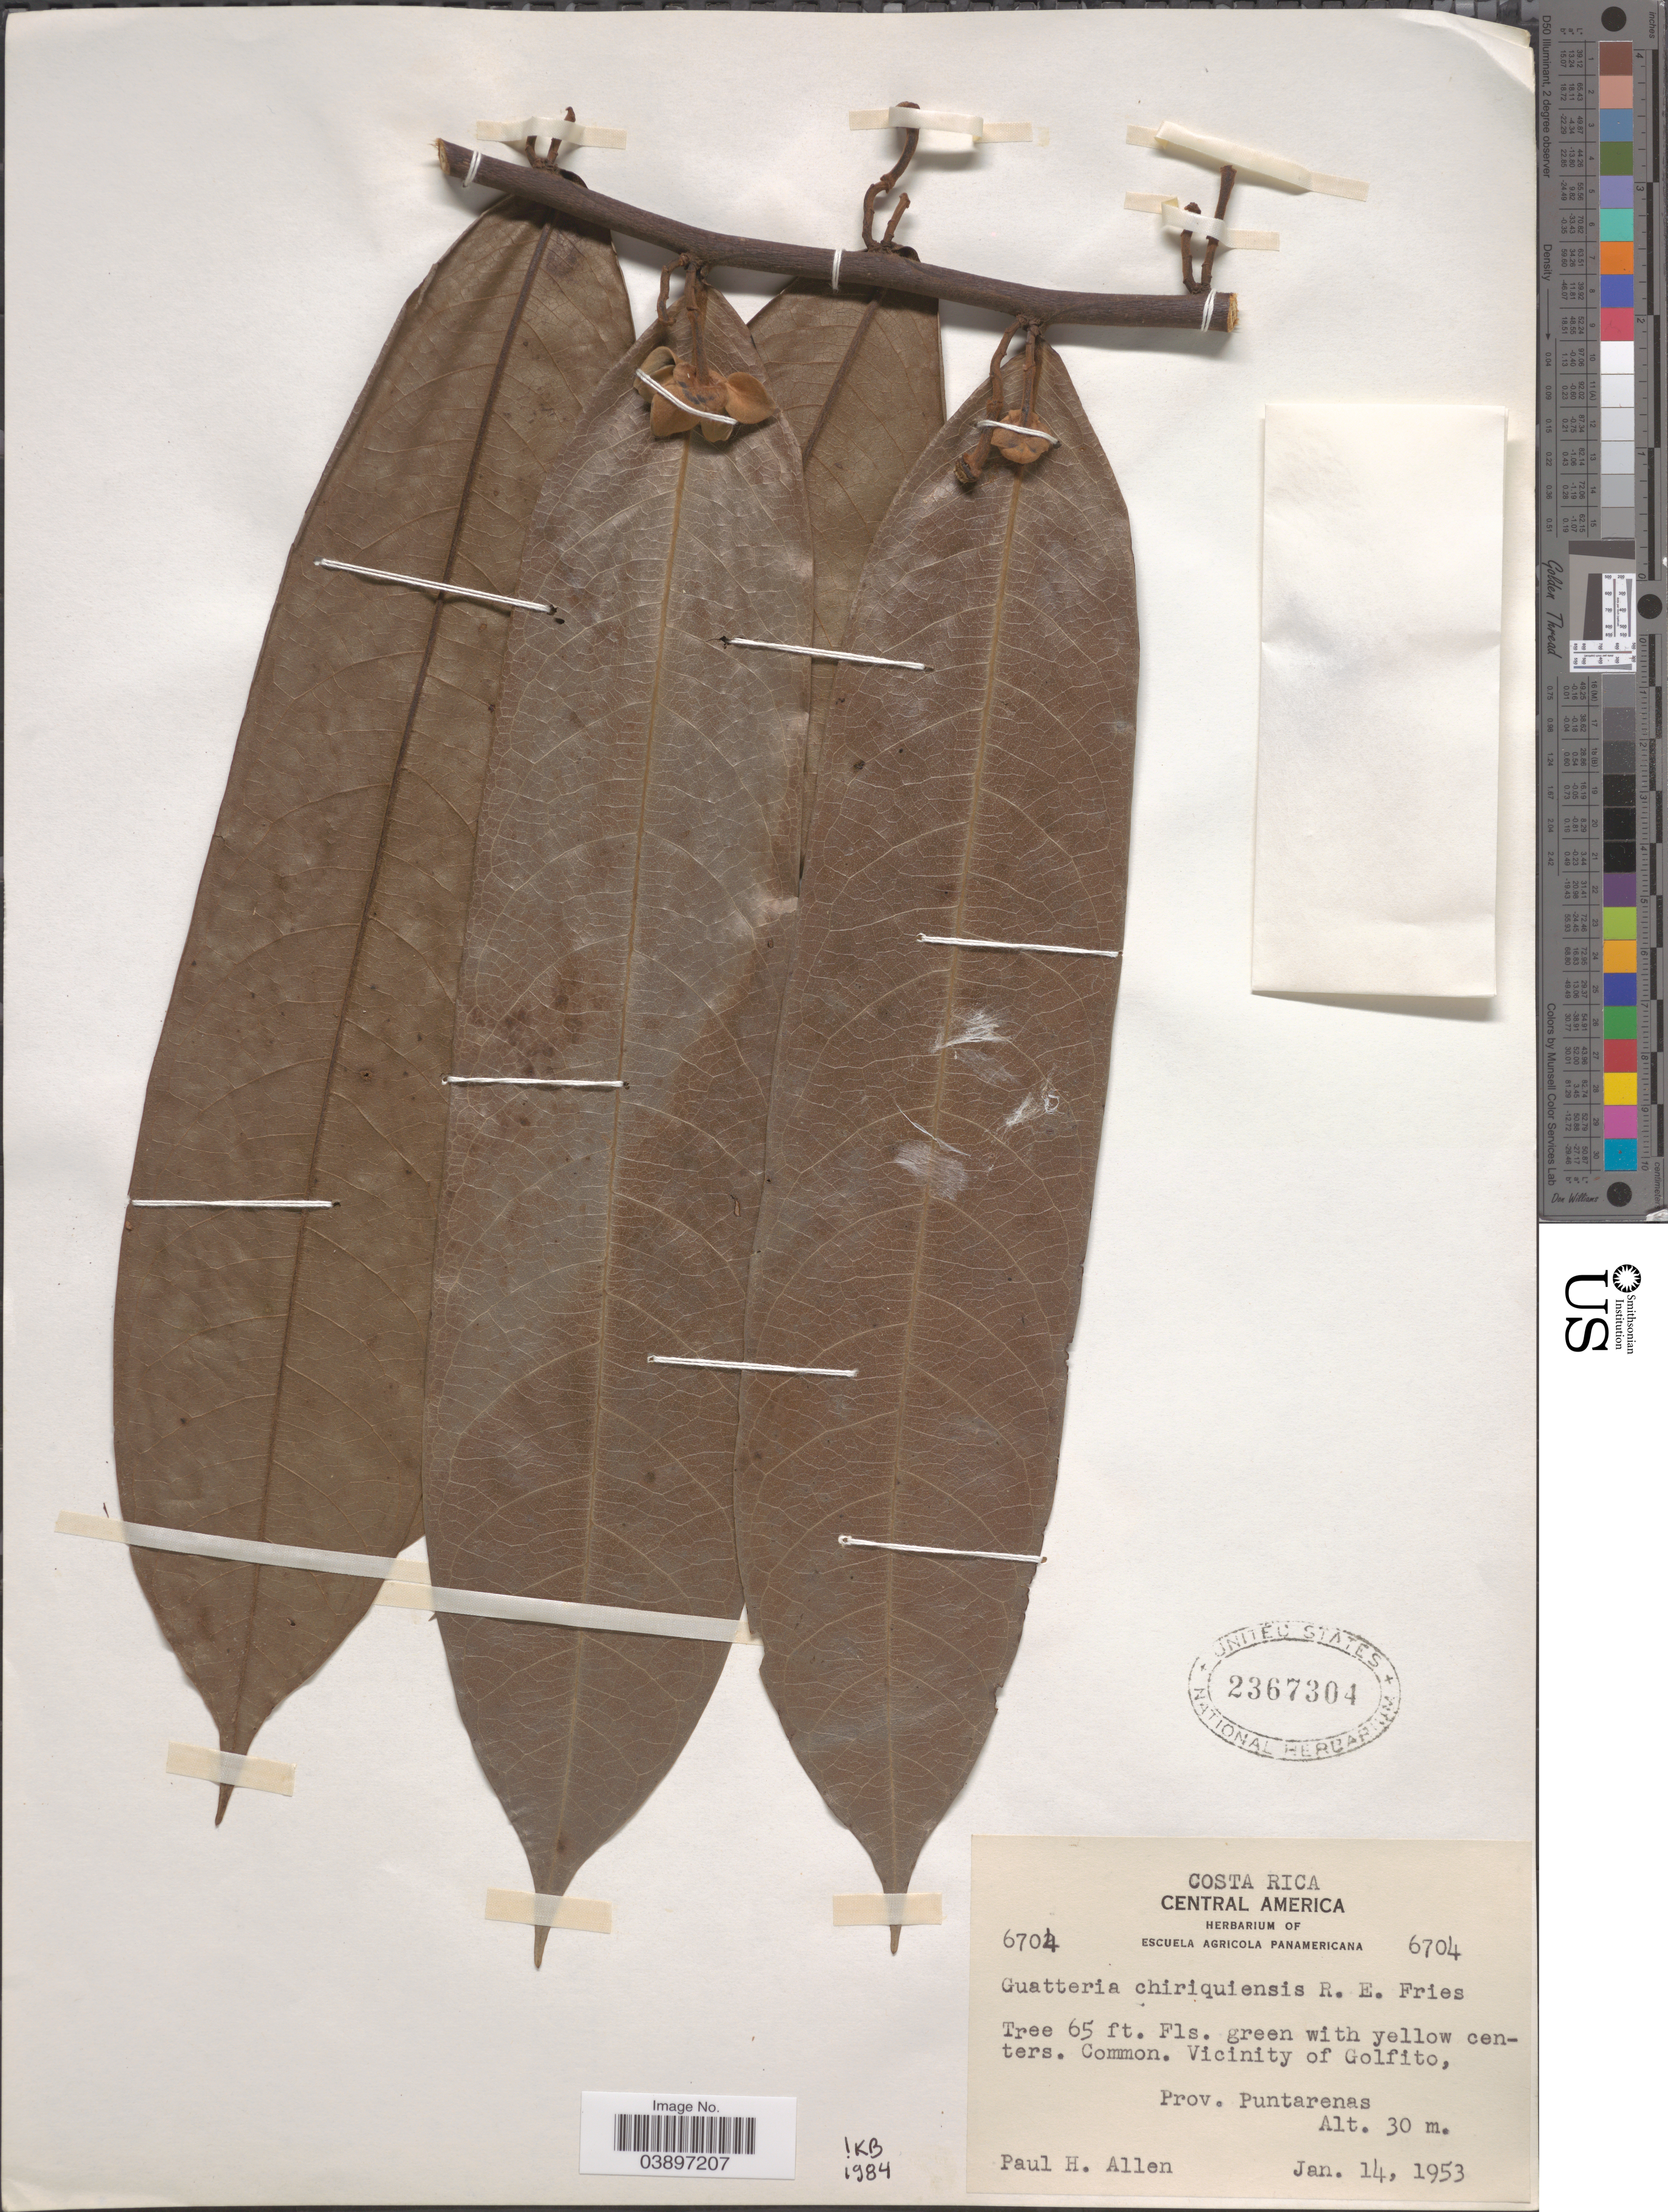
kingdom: Plantae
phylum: Tracheophyta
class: Magnoliopsida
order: Magnoliales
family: Annonaceae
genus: Guatteria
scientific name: Guatteria chiriquiensis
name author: R.E. Fr.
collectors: P. H. Allen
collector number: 6704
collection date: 1953-01-14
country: Costa Rica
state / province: Puntarenas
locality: Vicinity of Golfito.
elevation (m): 30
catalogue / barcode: US 2367304